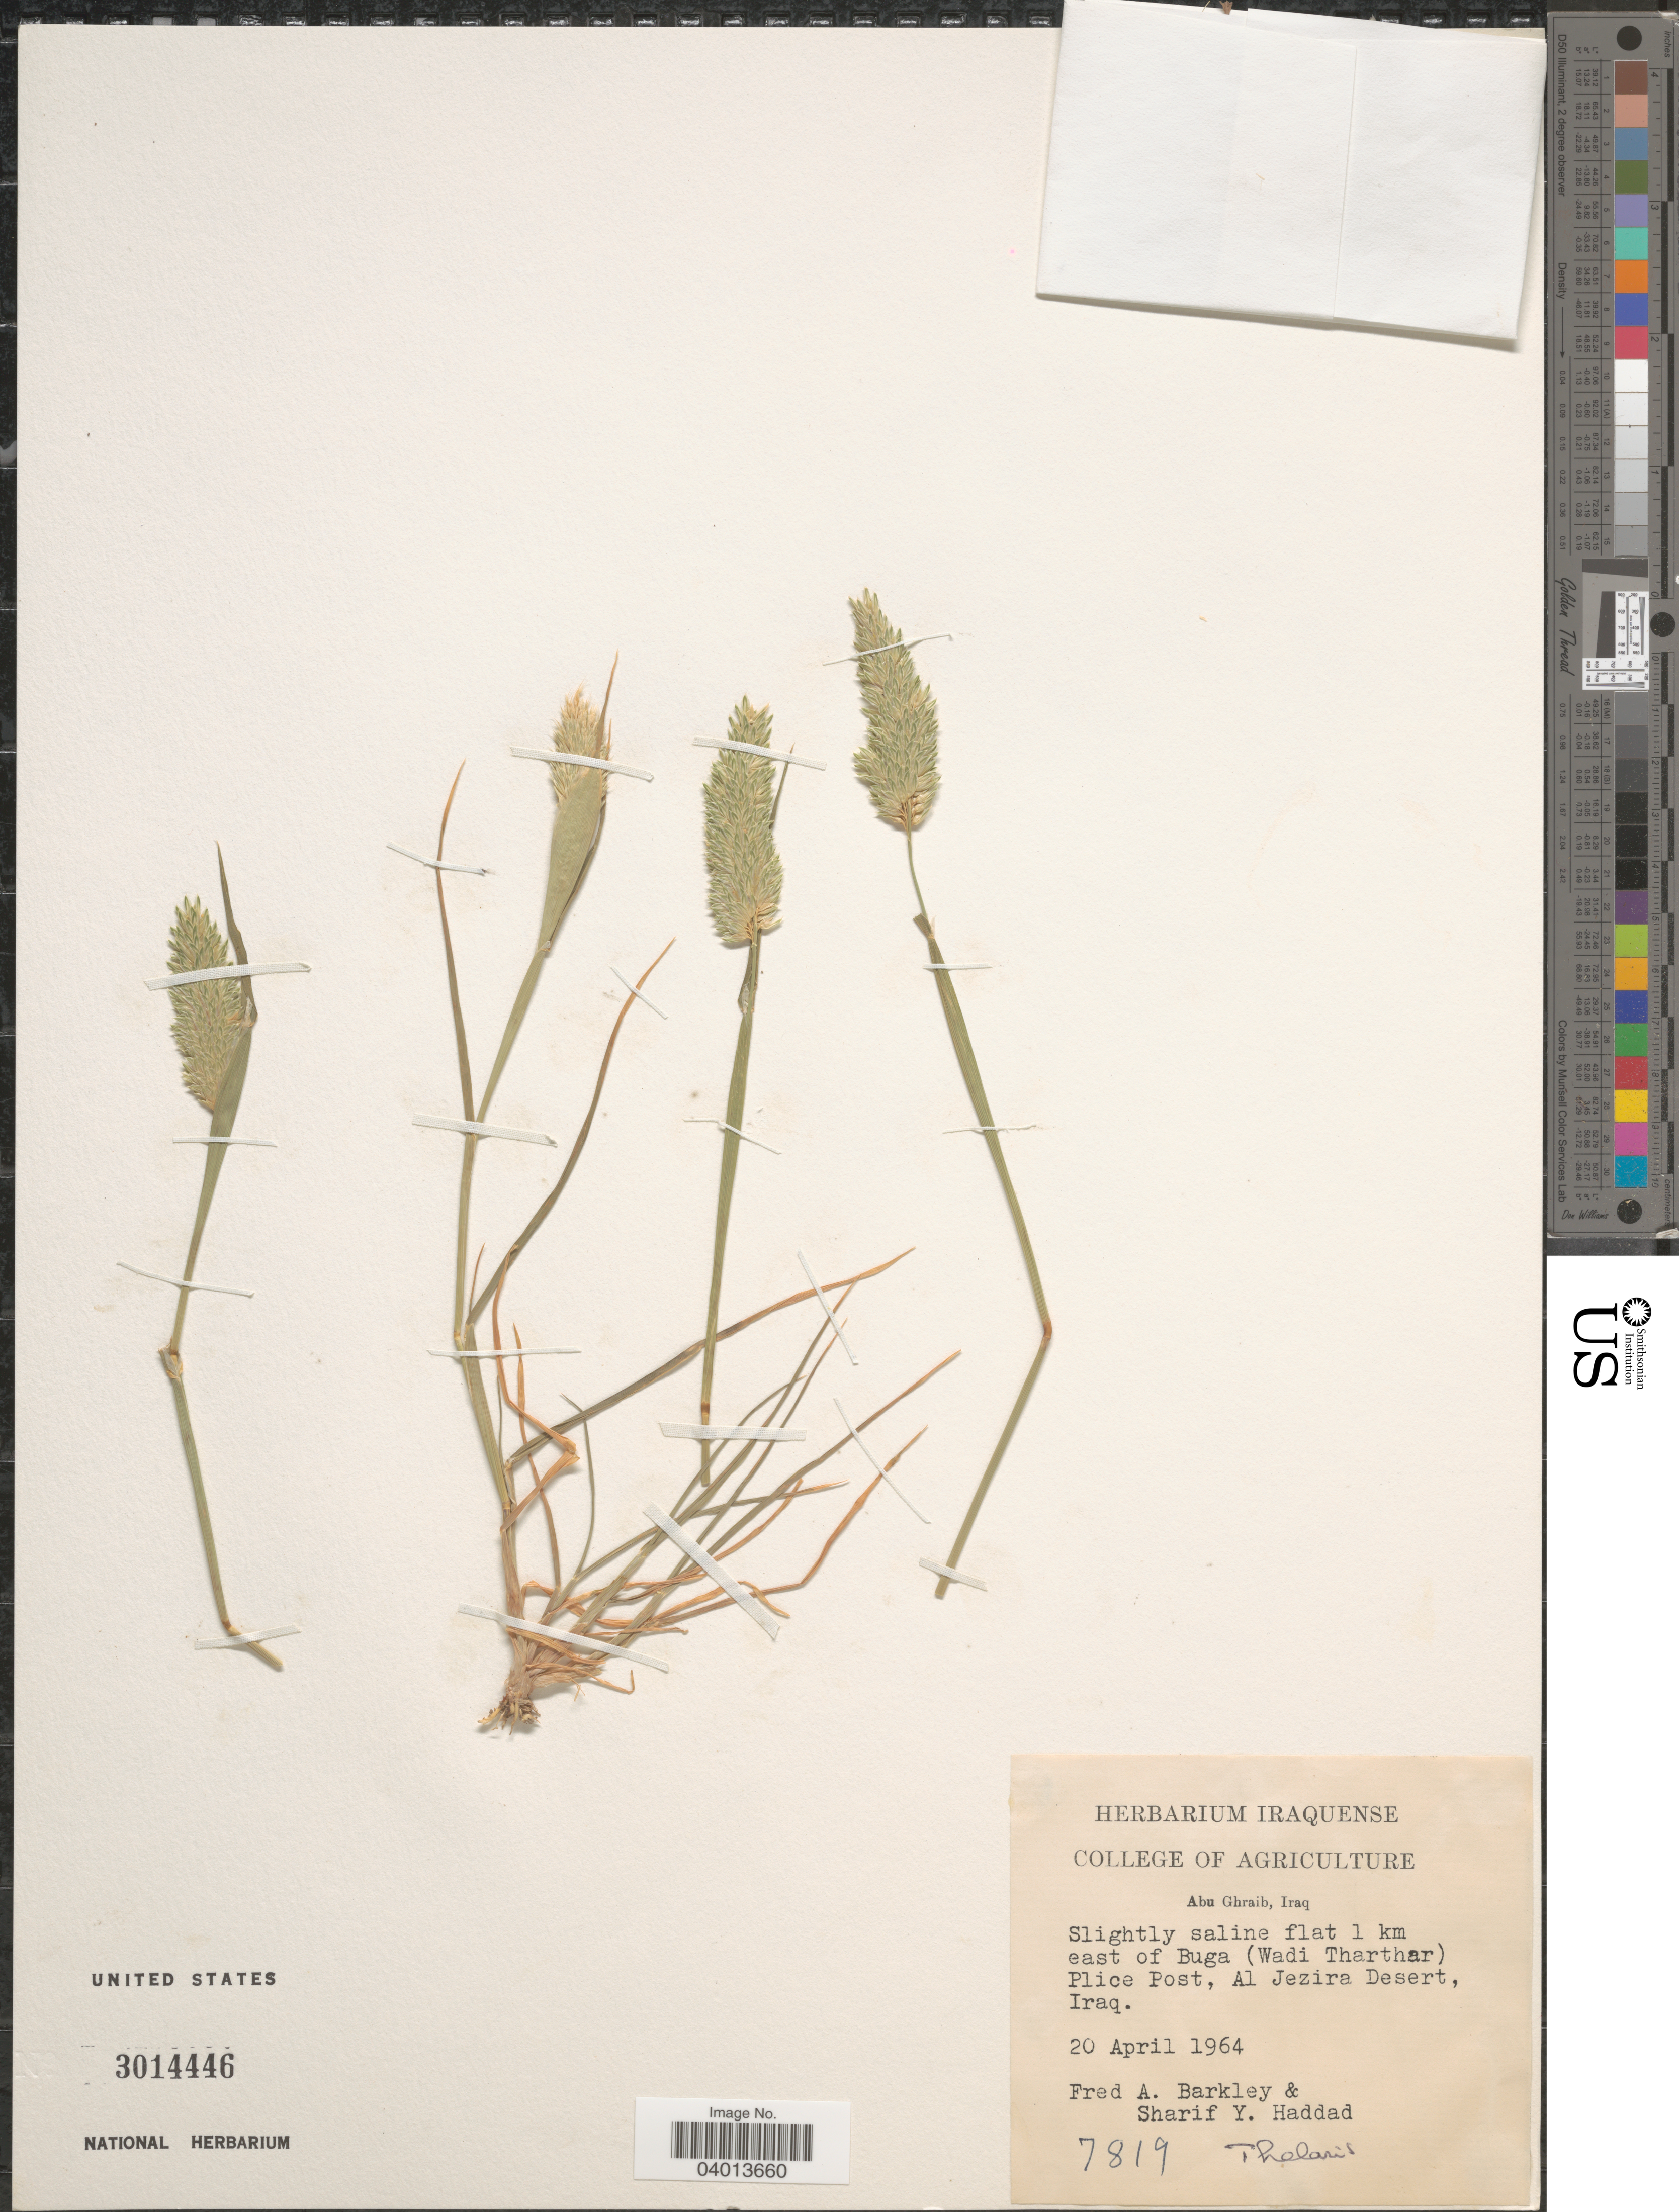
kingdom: Plantae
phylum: Tracheophyta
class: Liliopsida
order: Poales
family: Poaceae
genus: Phalaris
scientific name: Phalaris sp.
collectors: F. A. Barkley & S. Haddad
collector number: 7819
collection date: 1964-04-20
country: Iraq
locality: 1 km east of Buga (Wadi Tharthar). Plice Post, Al Jezira Desert.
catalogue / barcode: US 3014446